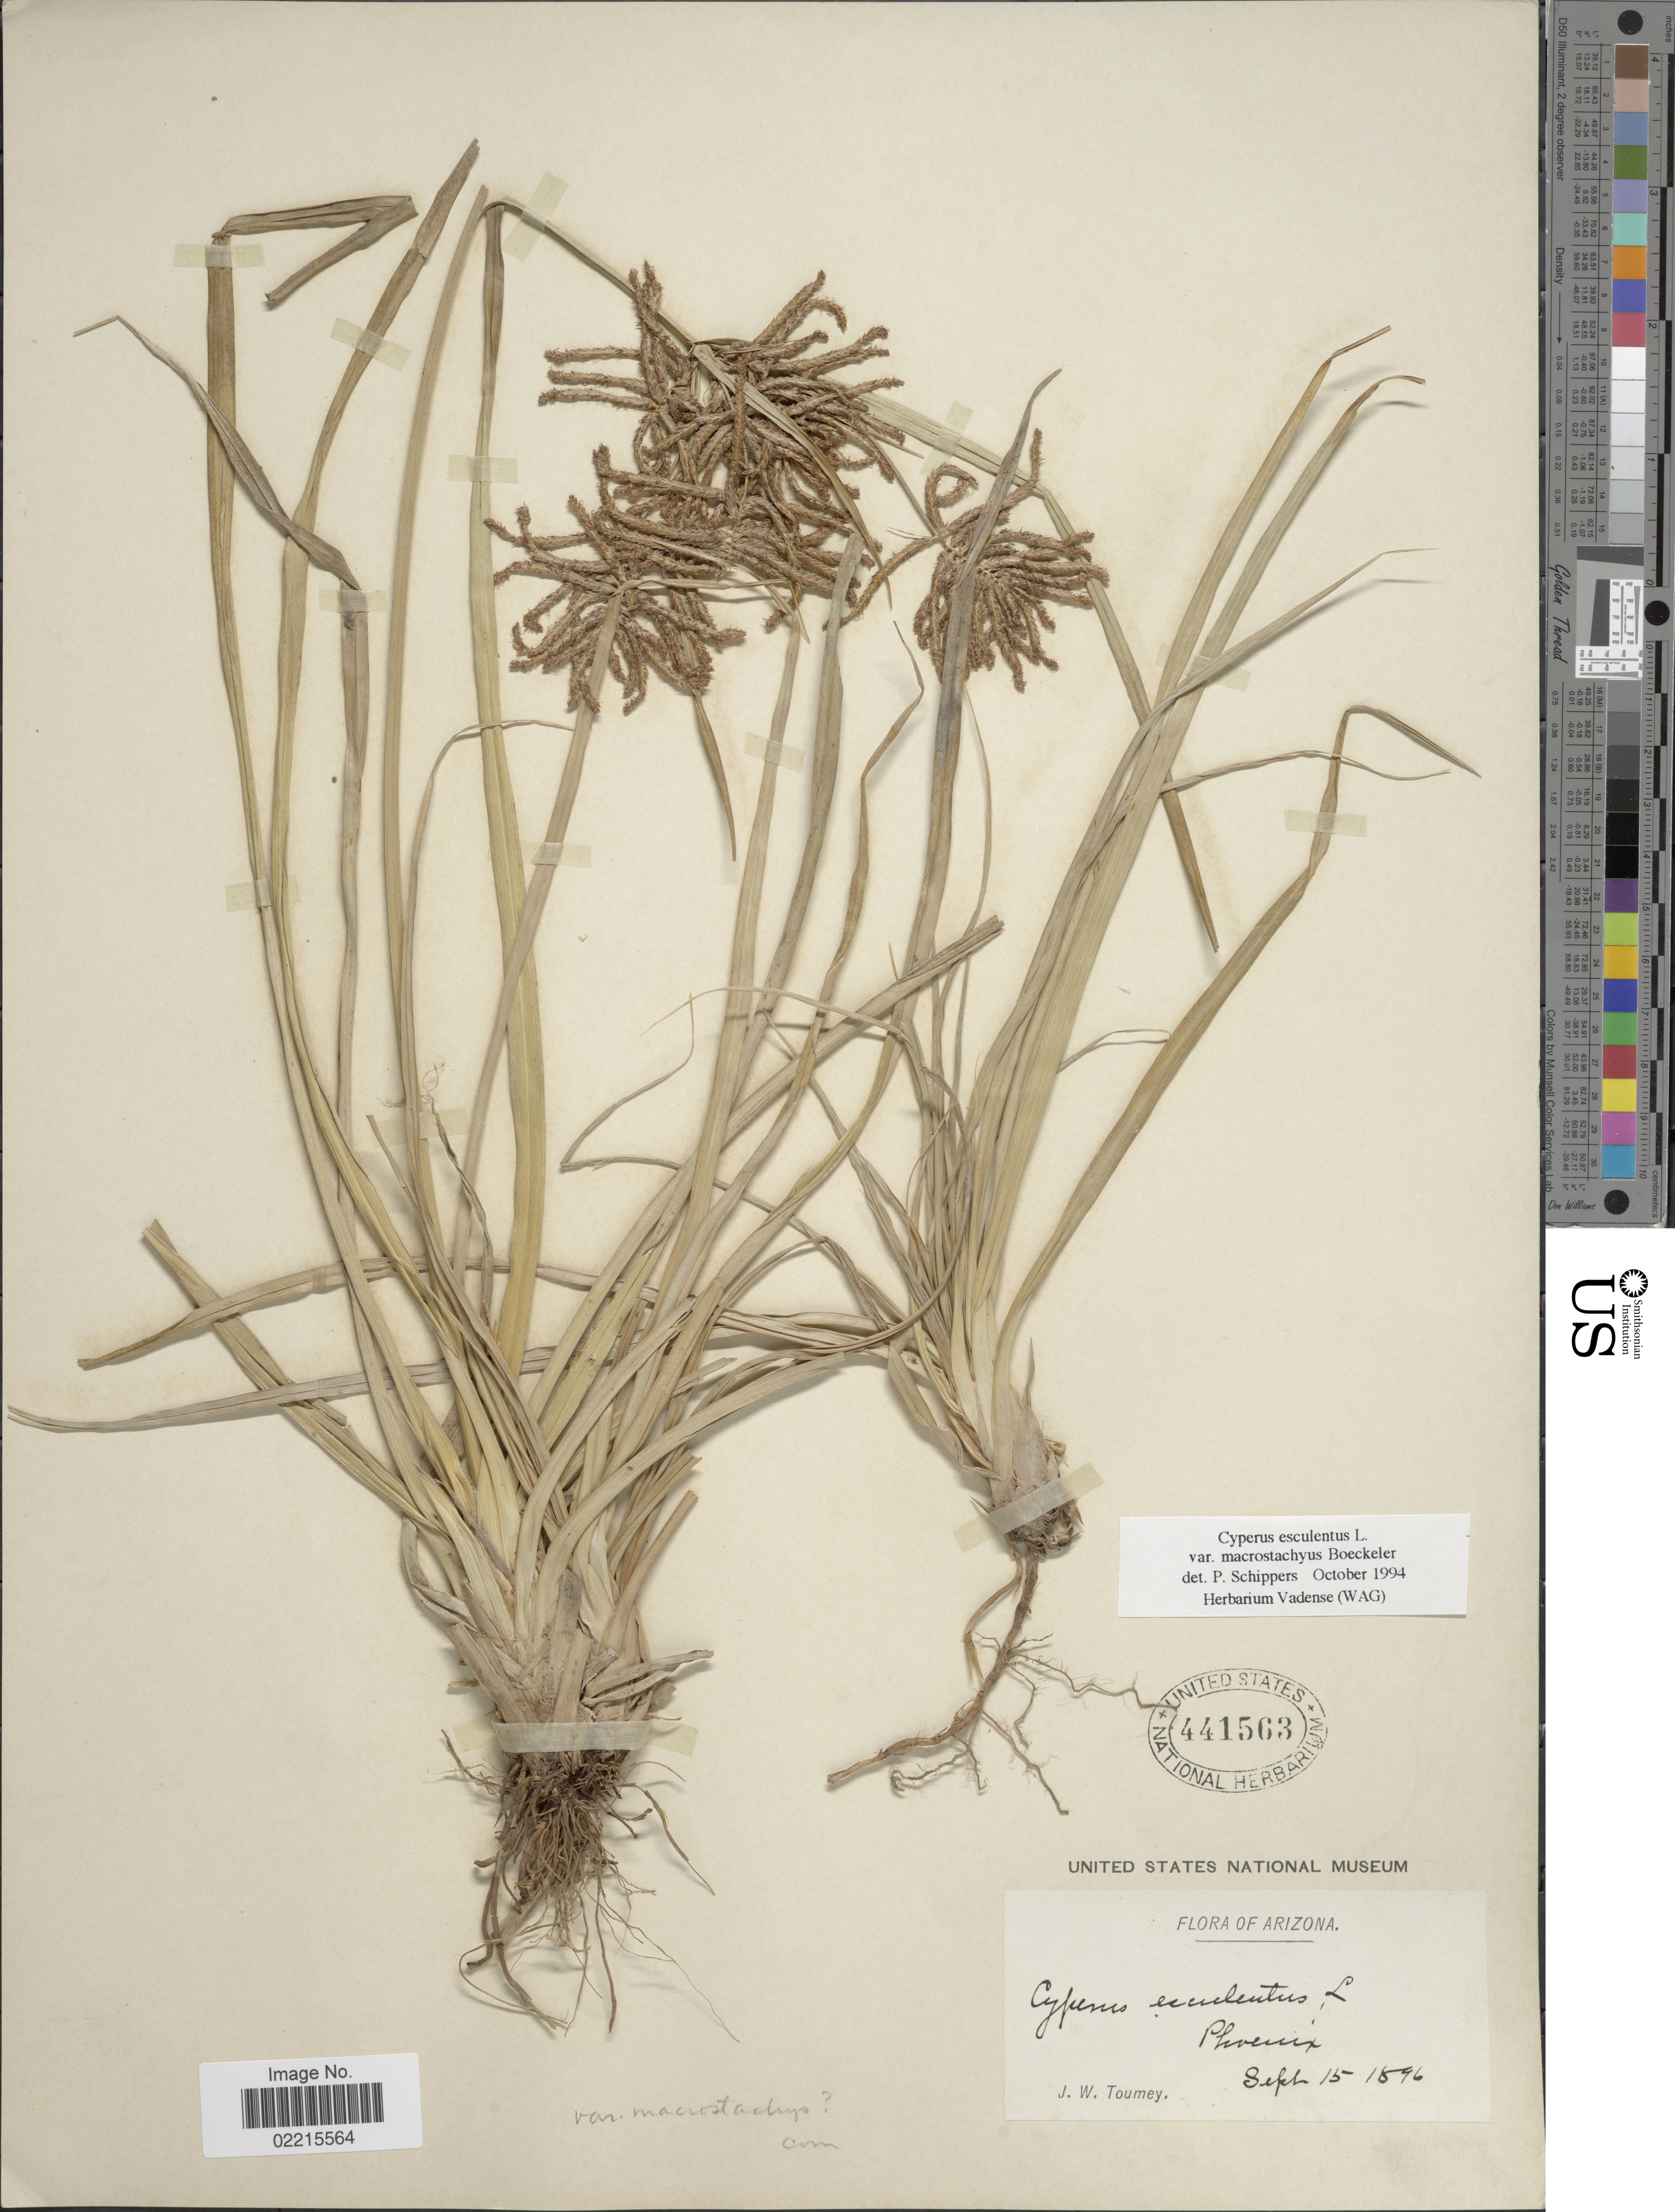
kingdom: Plantae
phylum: Tracheophyta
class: Liliopsida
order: Poales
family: Cyperaceae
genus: Cyperus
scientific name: Cyperus esculentus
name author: L.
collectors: J. W. Toumey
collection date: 1896-09-15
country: United States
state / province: Arizona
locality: Phoenix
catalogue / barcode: US 441563